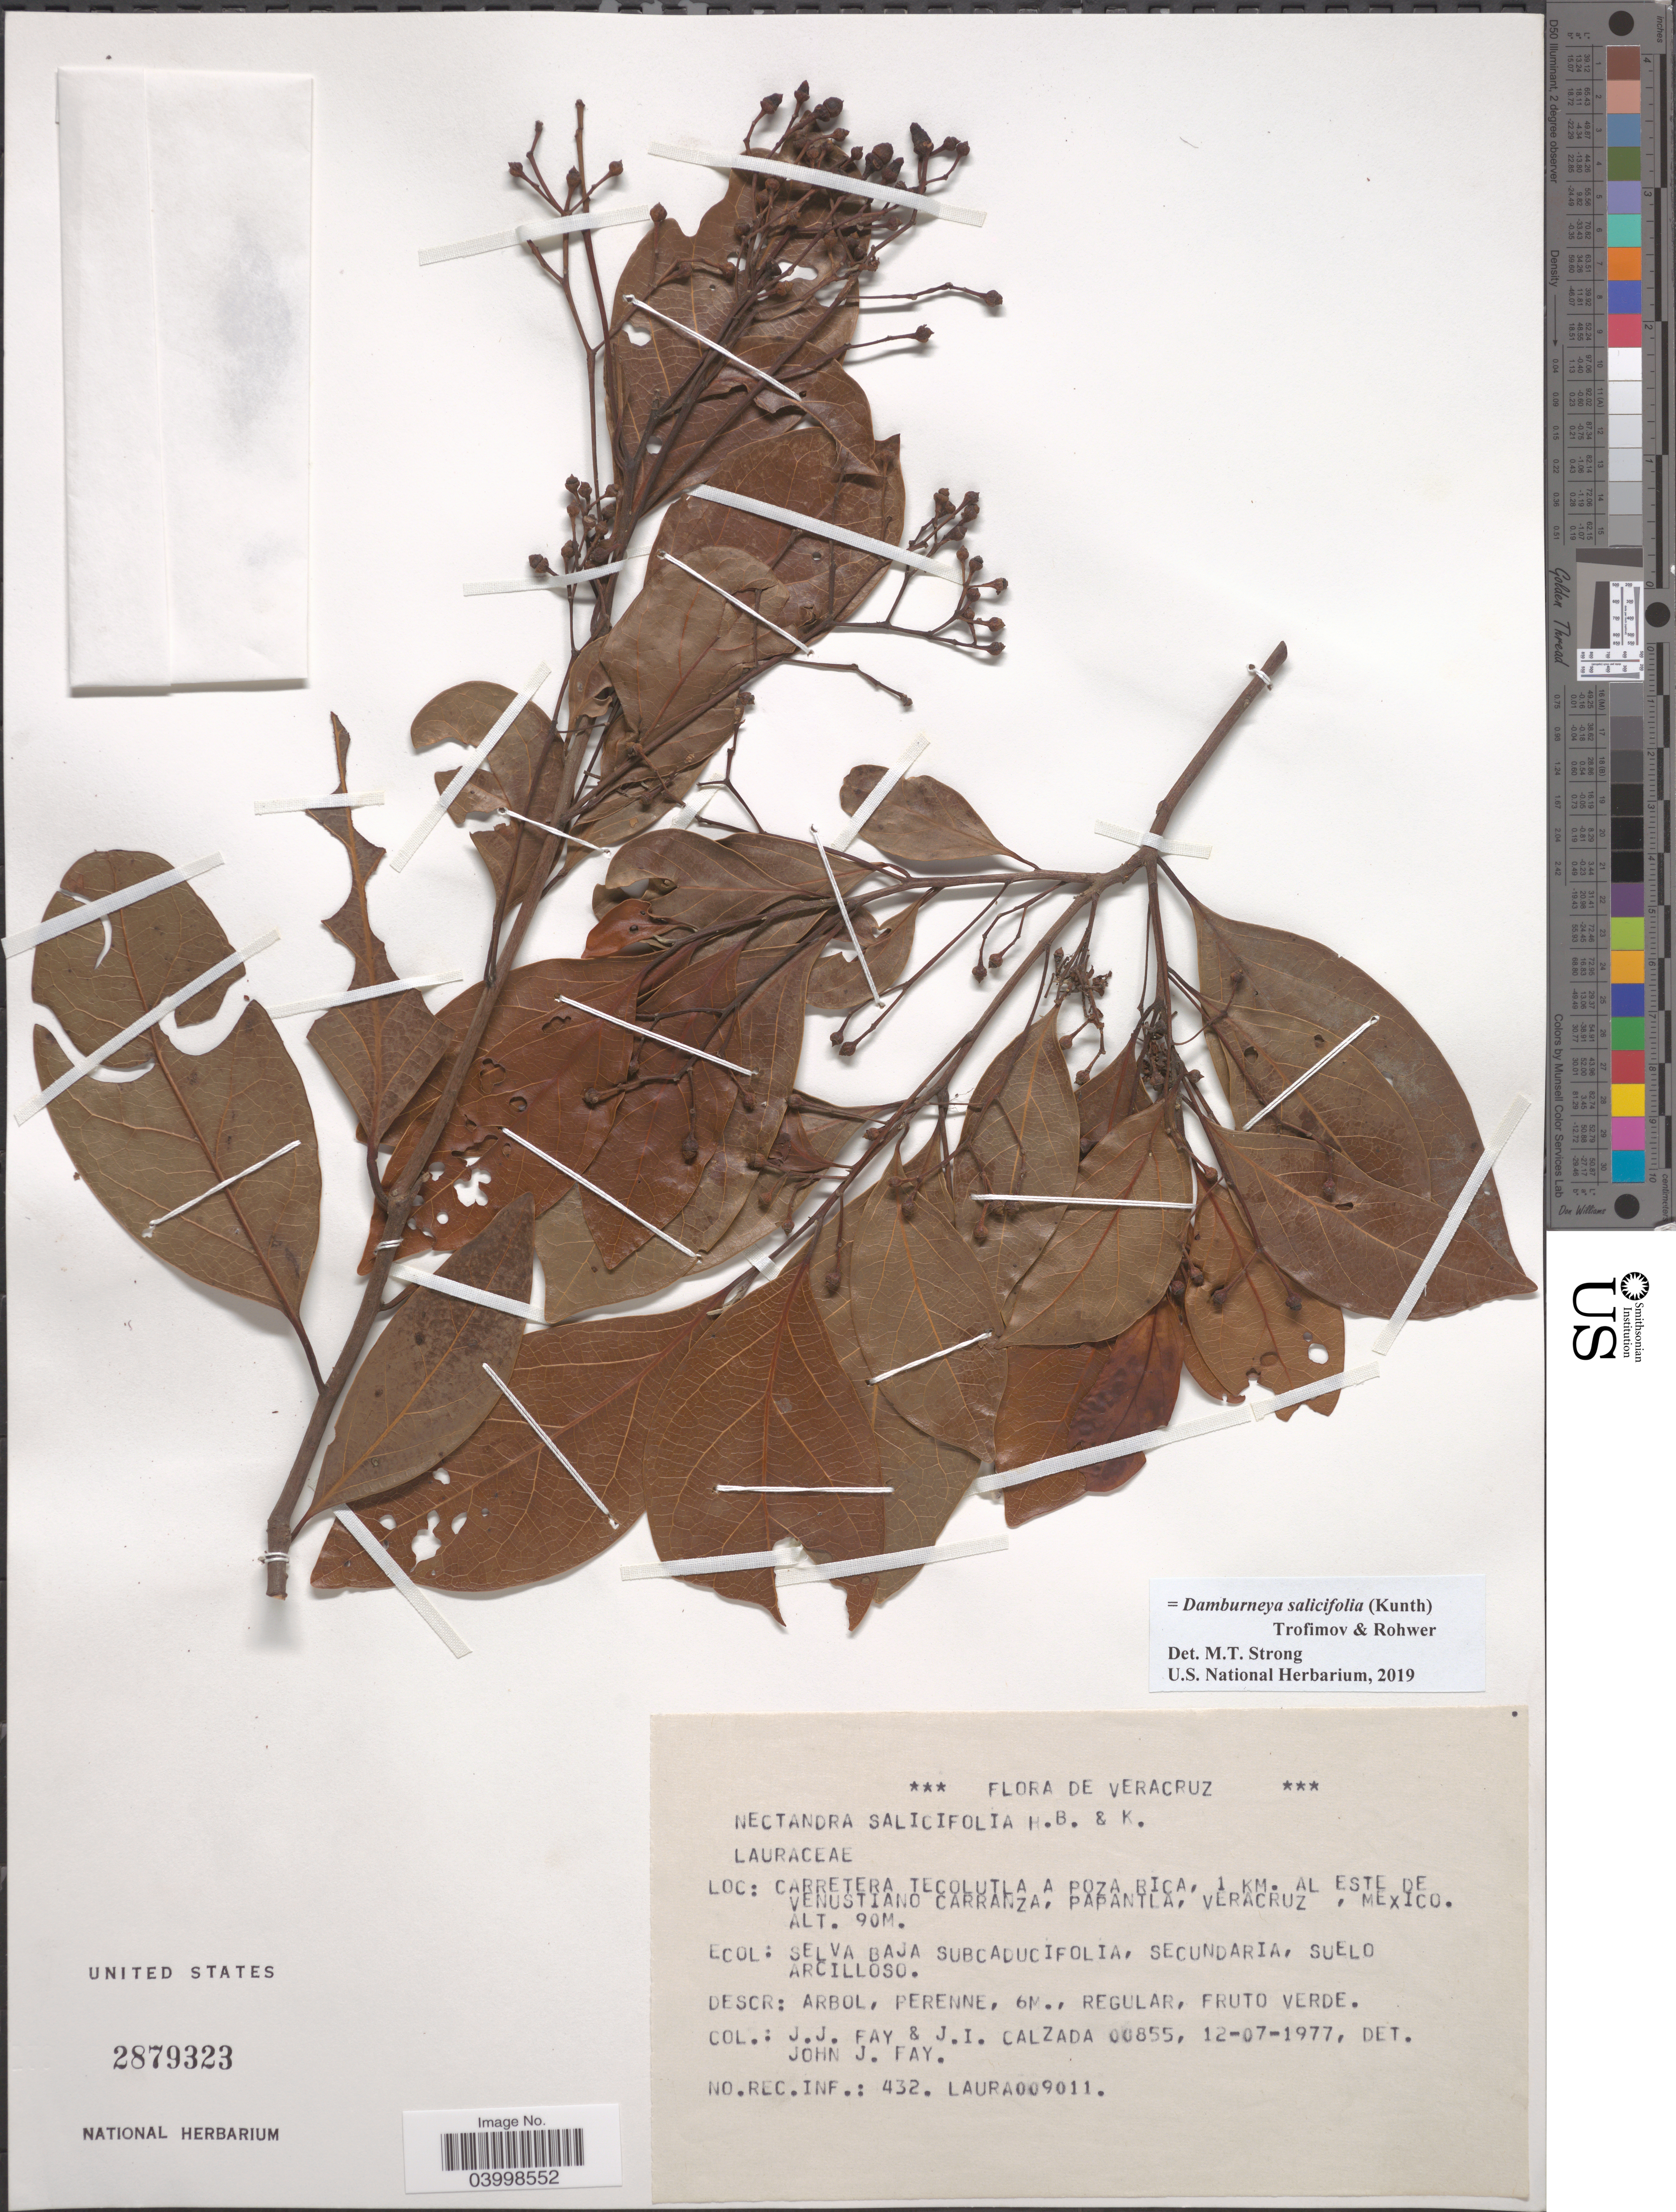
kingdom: Plantae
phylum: Tracheophyta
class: Magnoliopsida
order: Laurales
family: Lauraceae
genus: Damburneya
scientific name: Damburneya salicifolia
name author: (Kunth) Trofimov & Rohwer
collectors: J. Fay & J. I. Calzada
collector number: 00855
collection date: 1977-07-12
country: Mexico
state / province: Veracruz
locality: Carretera Tecolutla a Poza Roca, 1 km. al este de Venustiano Carranza, Papantla, Veracruz.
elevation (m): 90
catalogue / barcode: US 2879323